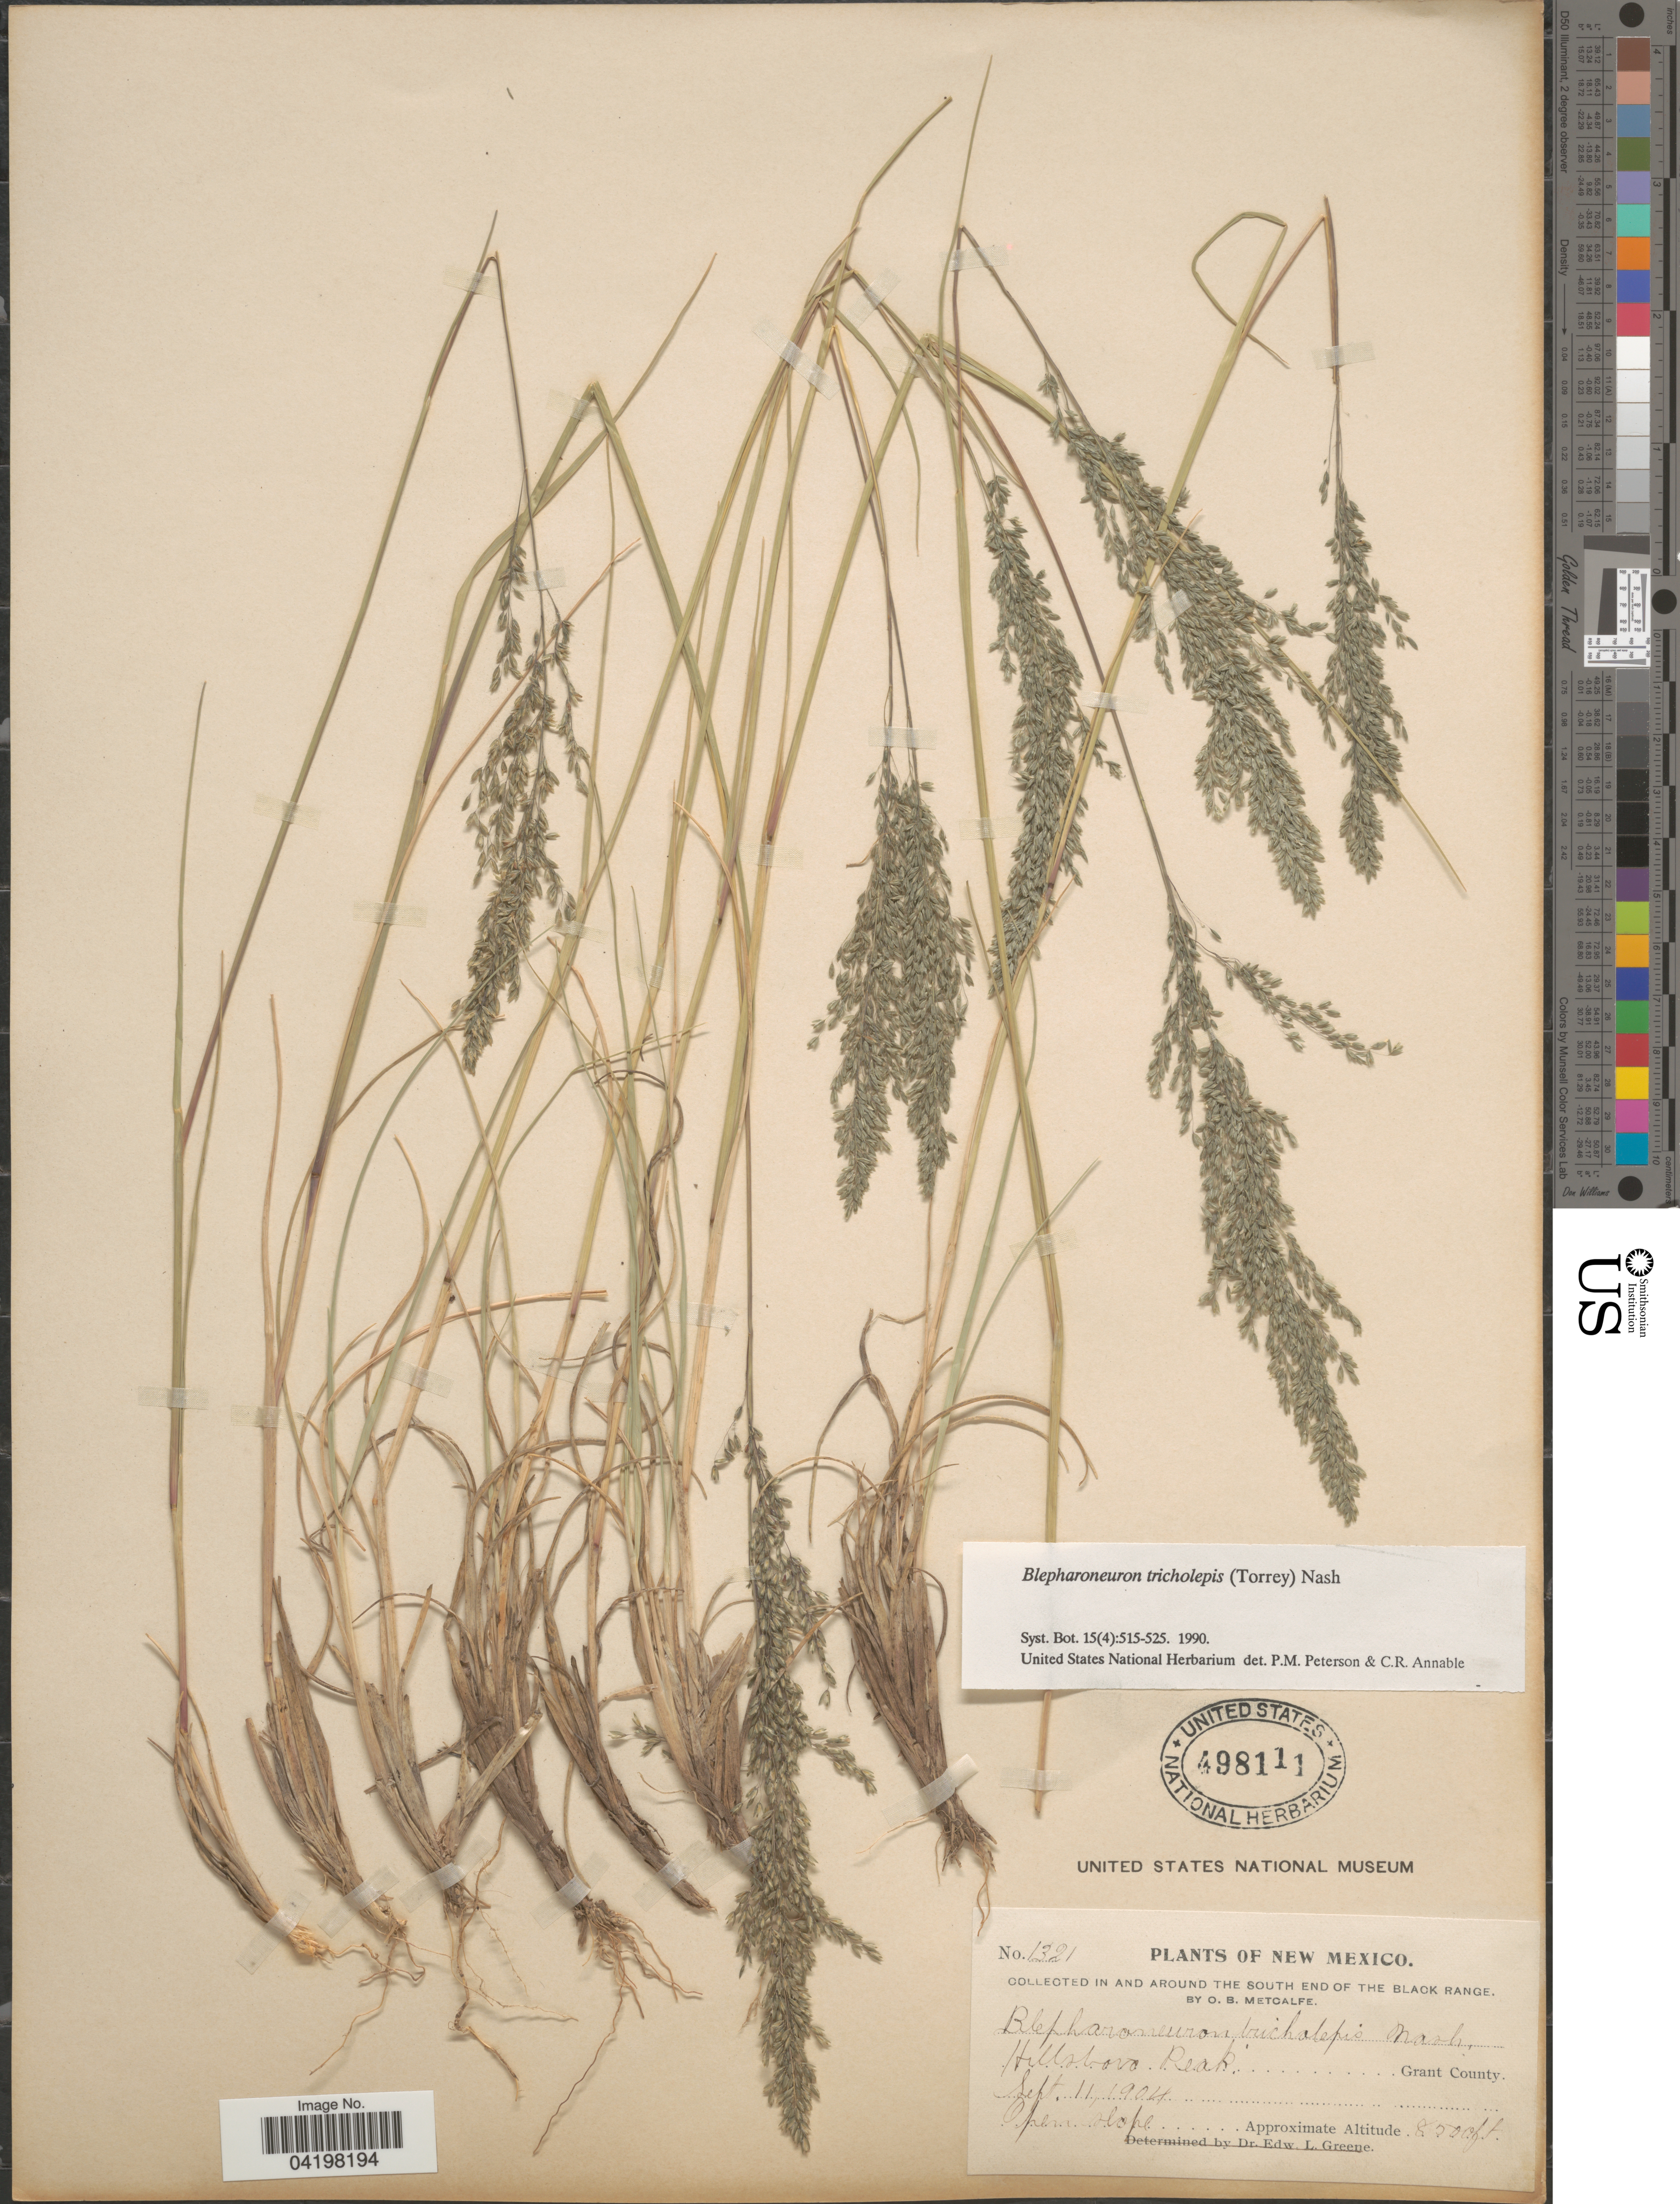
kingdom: Plantae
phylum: Tracheophyta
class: Liliopsida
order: Poales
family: Poaceae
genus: Muhlenbergia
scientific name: Muhlenbergia tricholepis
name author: (Torr.) Columbus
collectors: O. B. Metcalfe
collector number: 1321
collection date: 1904-09-11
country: United States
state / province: New Mexico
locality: In and around the south end of the Black Range. Hillsboro Peak, Grant County.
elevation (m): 2591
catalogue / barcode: US 498111